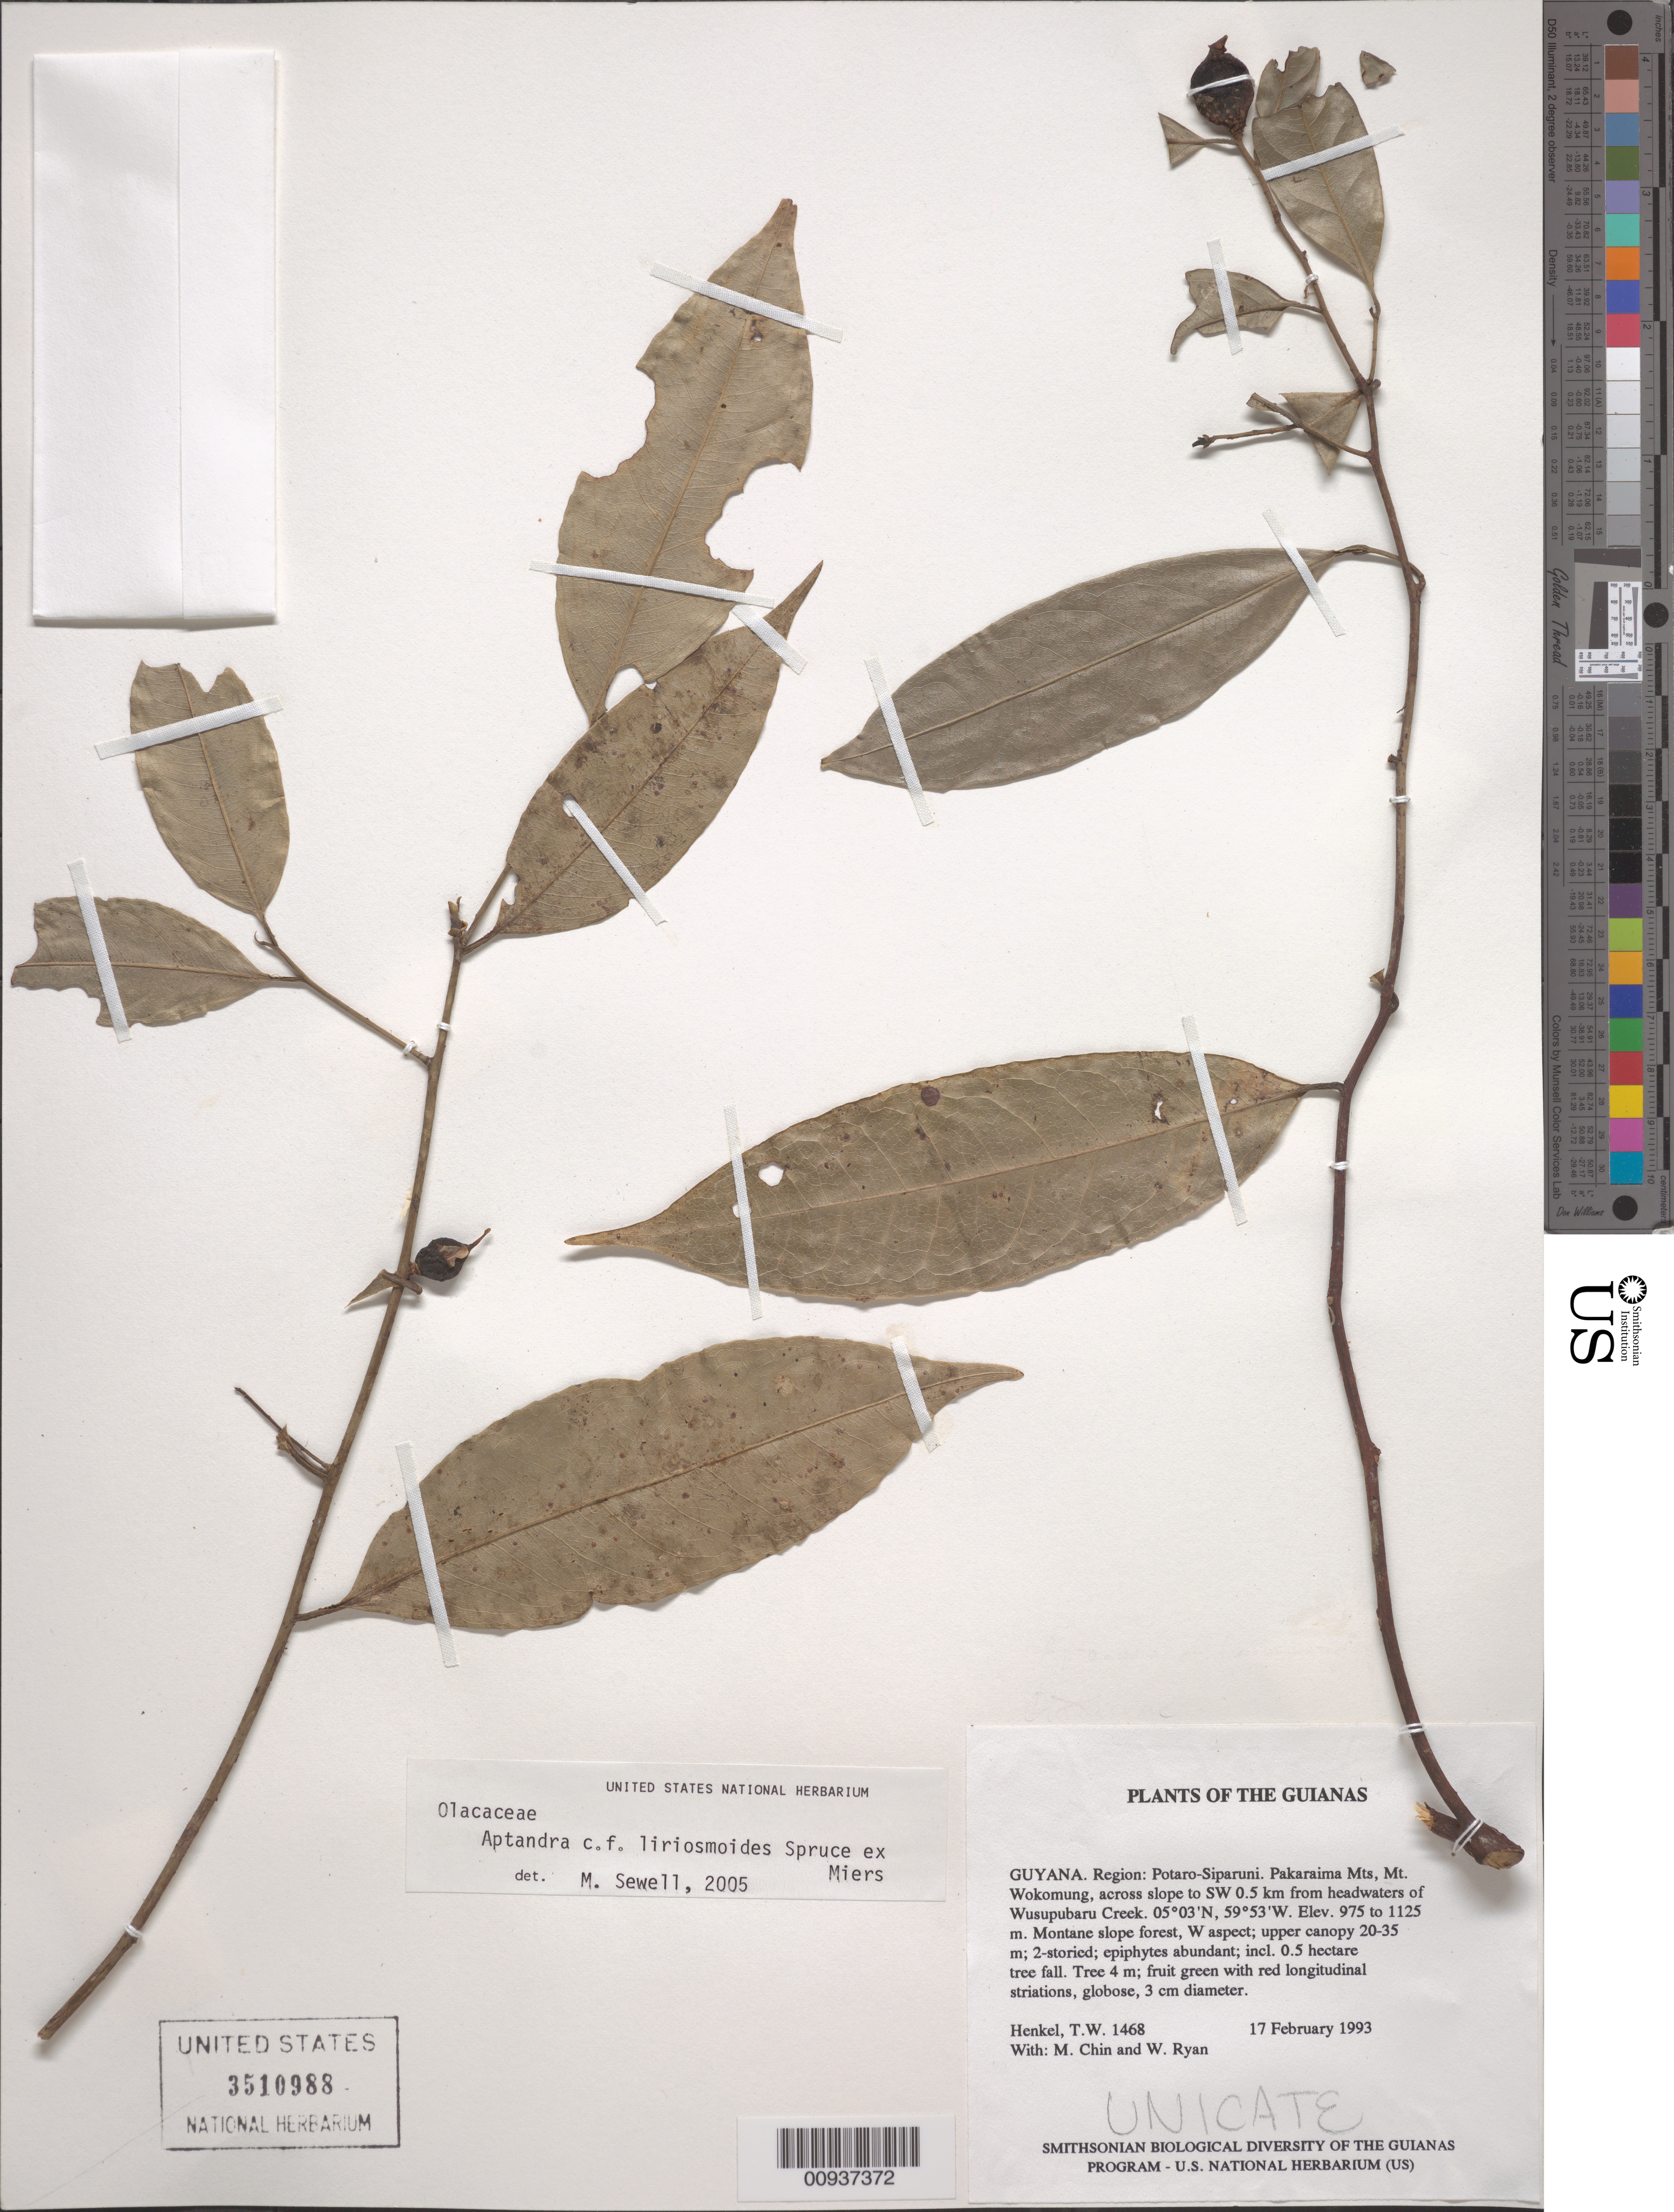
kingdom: Plantae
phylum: Tracheophyta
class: Magnoliopsida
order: Santalales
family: Aptandraceae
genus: Aptandra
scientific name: Aptandra liriosmoides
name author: Spruce ex Miers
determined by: Sewell, M.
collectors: T. Henkel, M. Chin & W. Ryan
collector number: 1468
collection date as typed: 17 February 1993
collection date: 1993-02-17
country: Guyana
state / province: Potaro-Siparuni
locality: Pakaraima Mts, Mt. Wokomung, across slope to SW 0.5 km from headwaters of Wusupubaru Creek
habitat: Montane slope forest, W aspect; upper canopy 20-35 m; 2-storied; epiphytes abundant; incl. 0.5 hectare tree fall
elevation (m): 975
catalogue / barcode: US 3510988